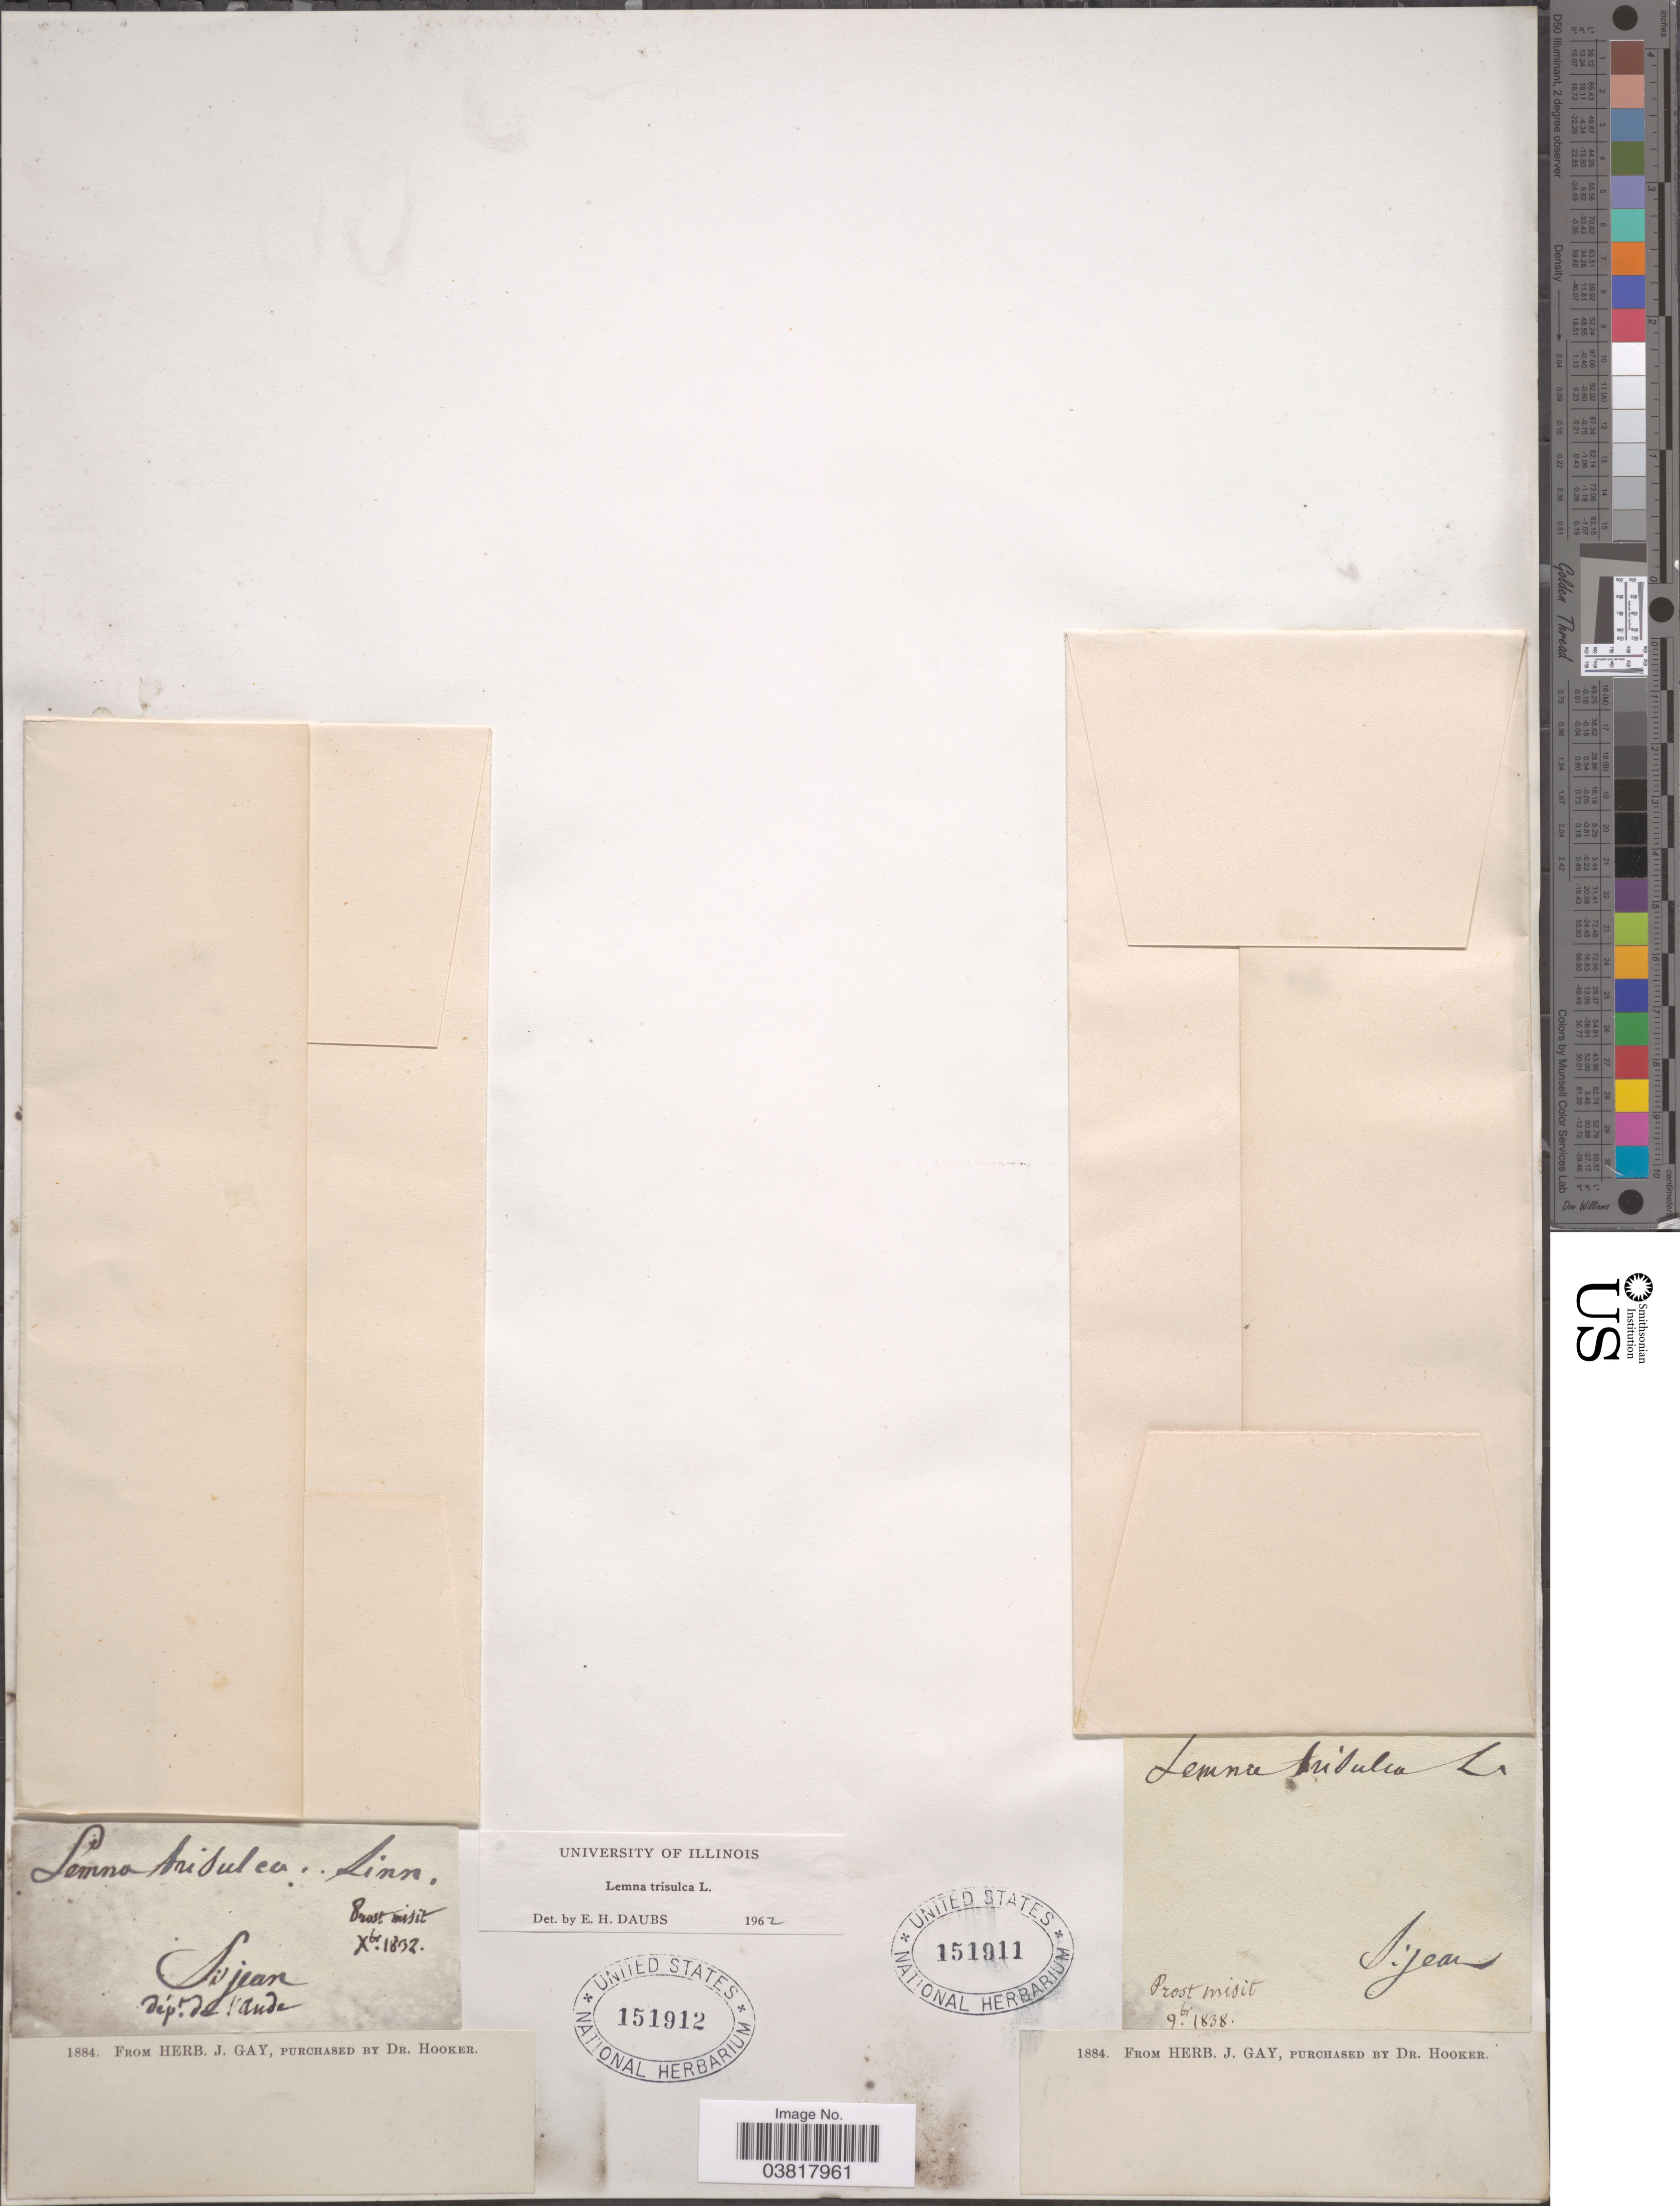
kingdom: Plantae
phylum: Tracheophyta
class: Liliopsida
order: Alismatales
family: Araceae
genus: Lemna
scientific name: Lemna trisulca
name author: L.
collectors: -. Prost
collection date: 1832-10-06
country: France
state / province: Occitanie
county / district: Aude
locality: Sijean. Dép: de l'Aude.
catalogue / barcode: US 151912-2